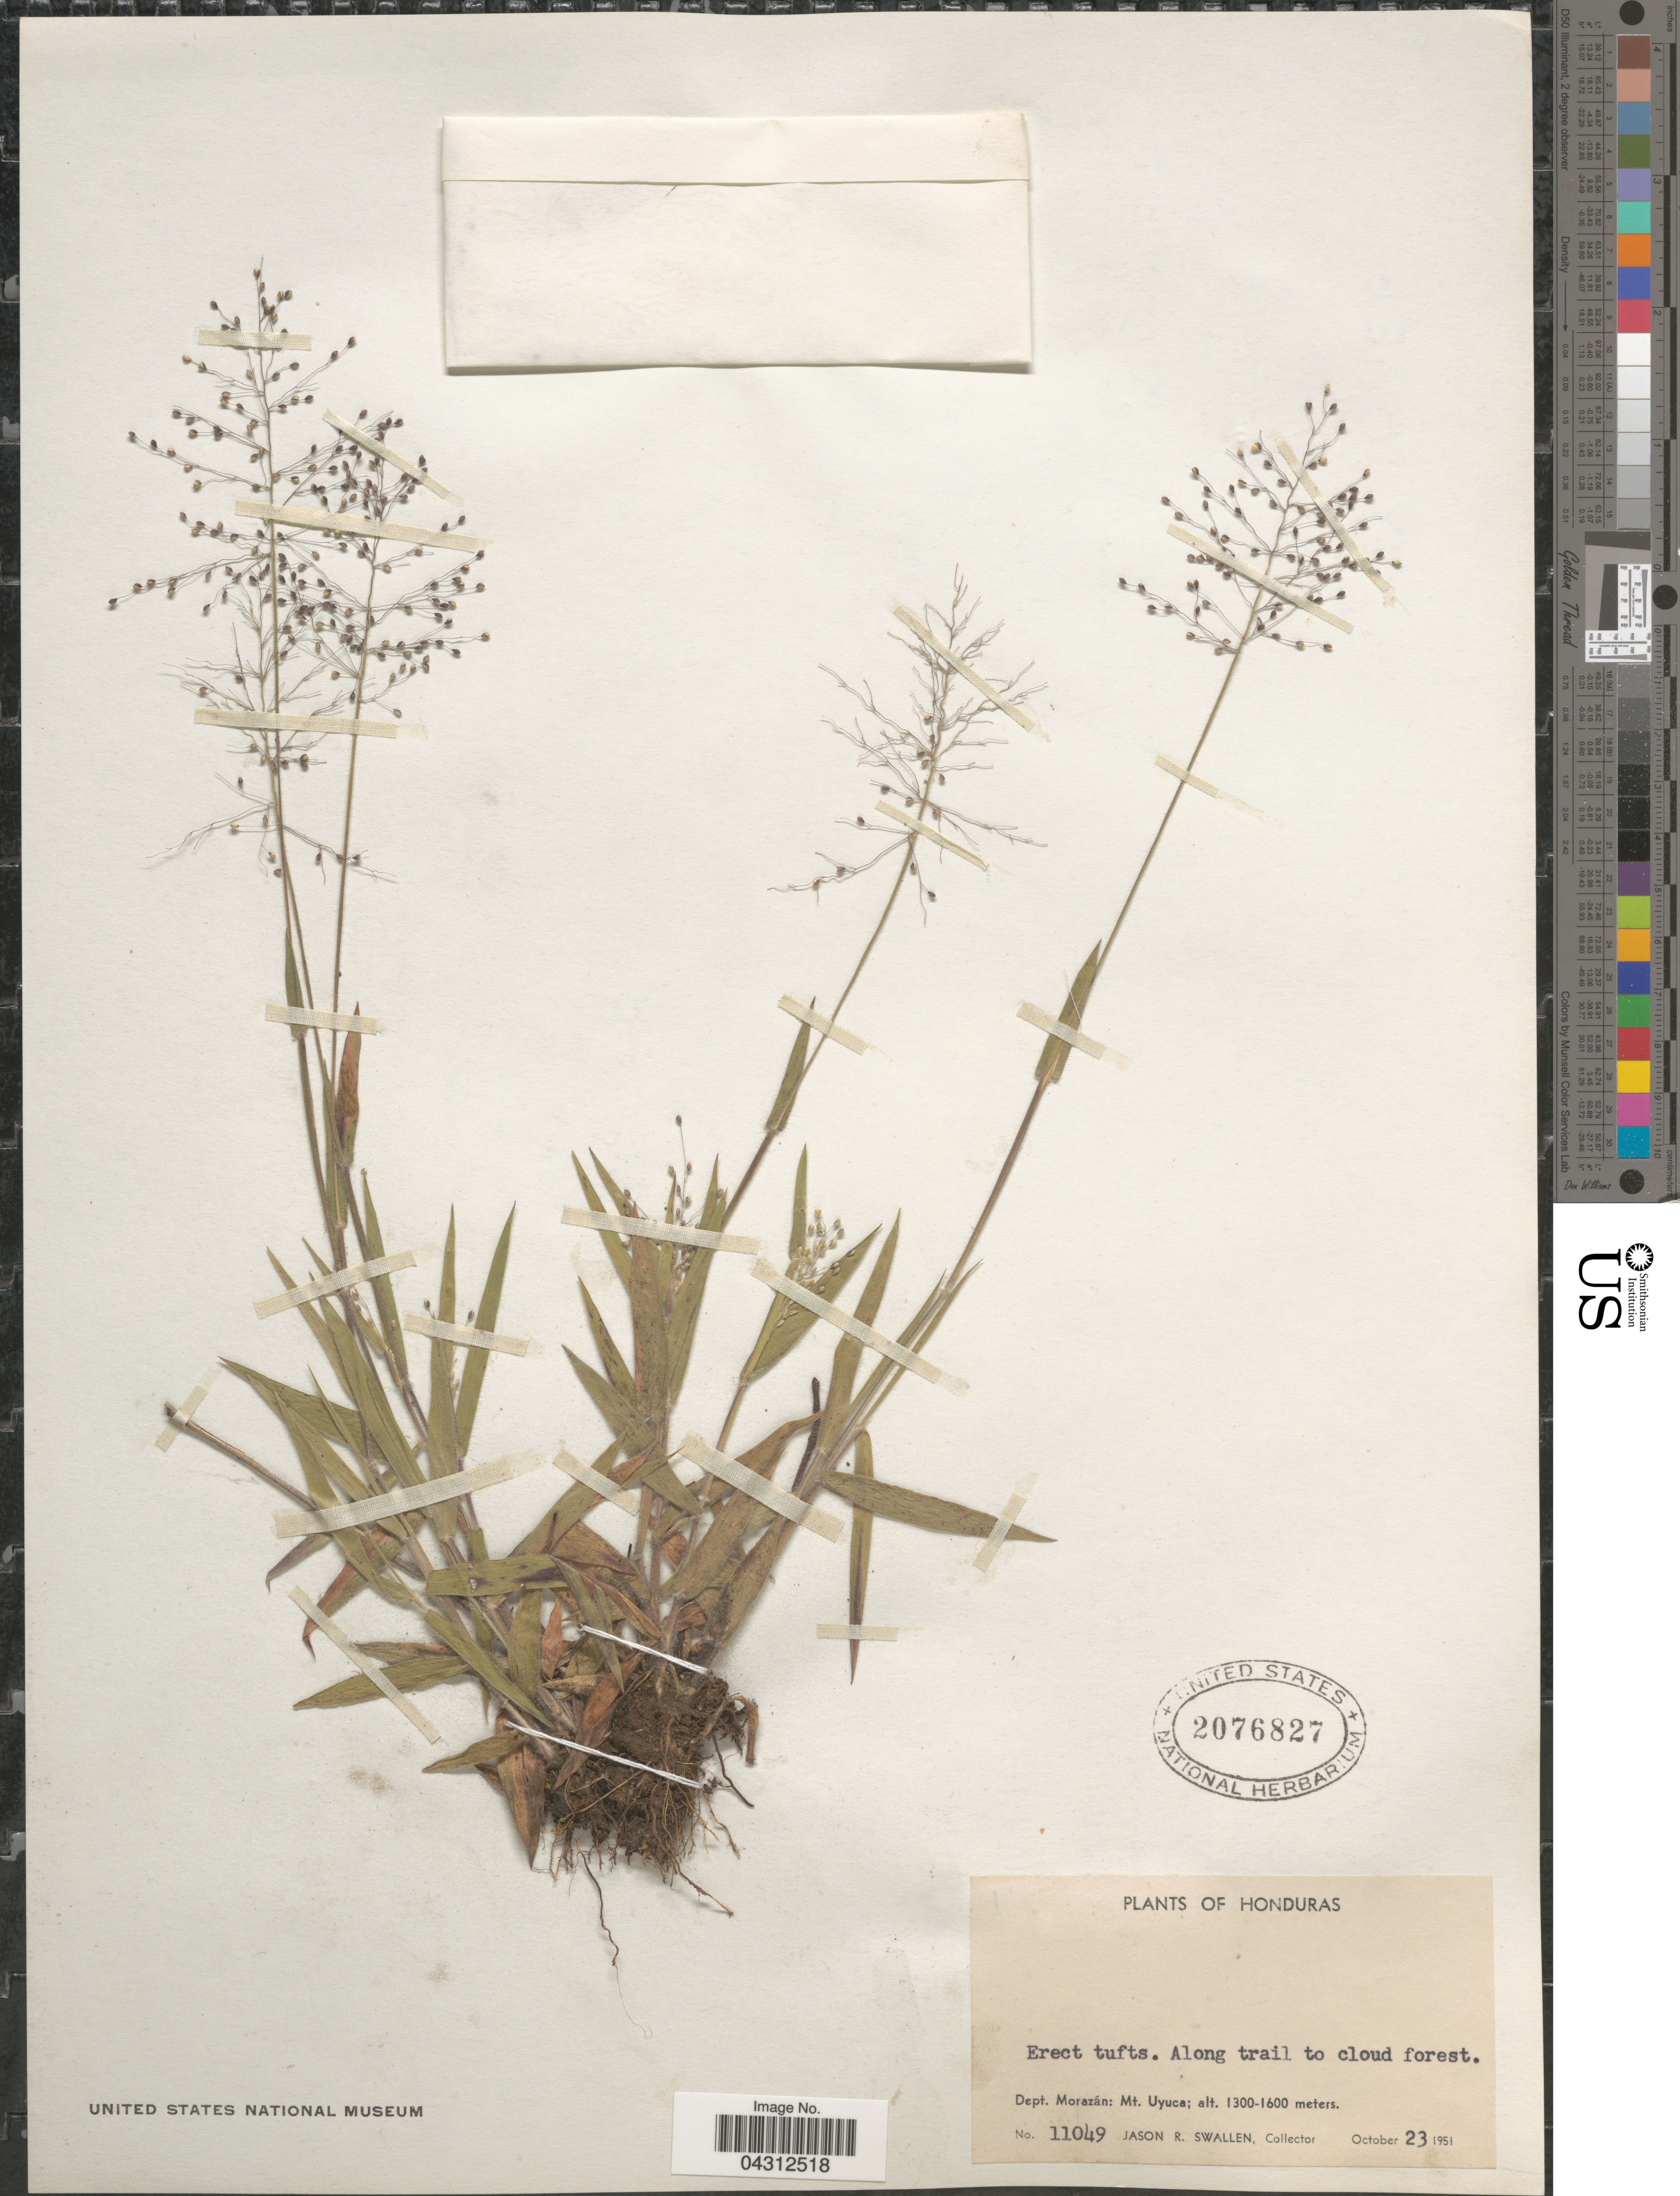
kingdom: Plantae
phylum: Tracheophyta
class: Liliopsida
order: Poales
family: Poaceae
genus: Panicum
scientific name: Panicum sp.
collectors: J. R. Swallen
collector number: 11049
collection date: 1951-10-23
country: Honduras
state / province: Fco. Morazán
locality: Dept. Morazán: Mt. Uyuca.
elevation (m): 1300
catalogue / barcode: US 2076827